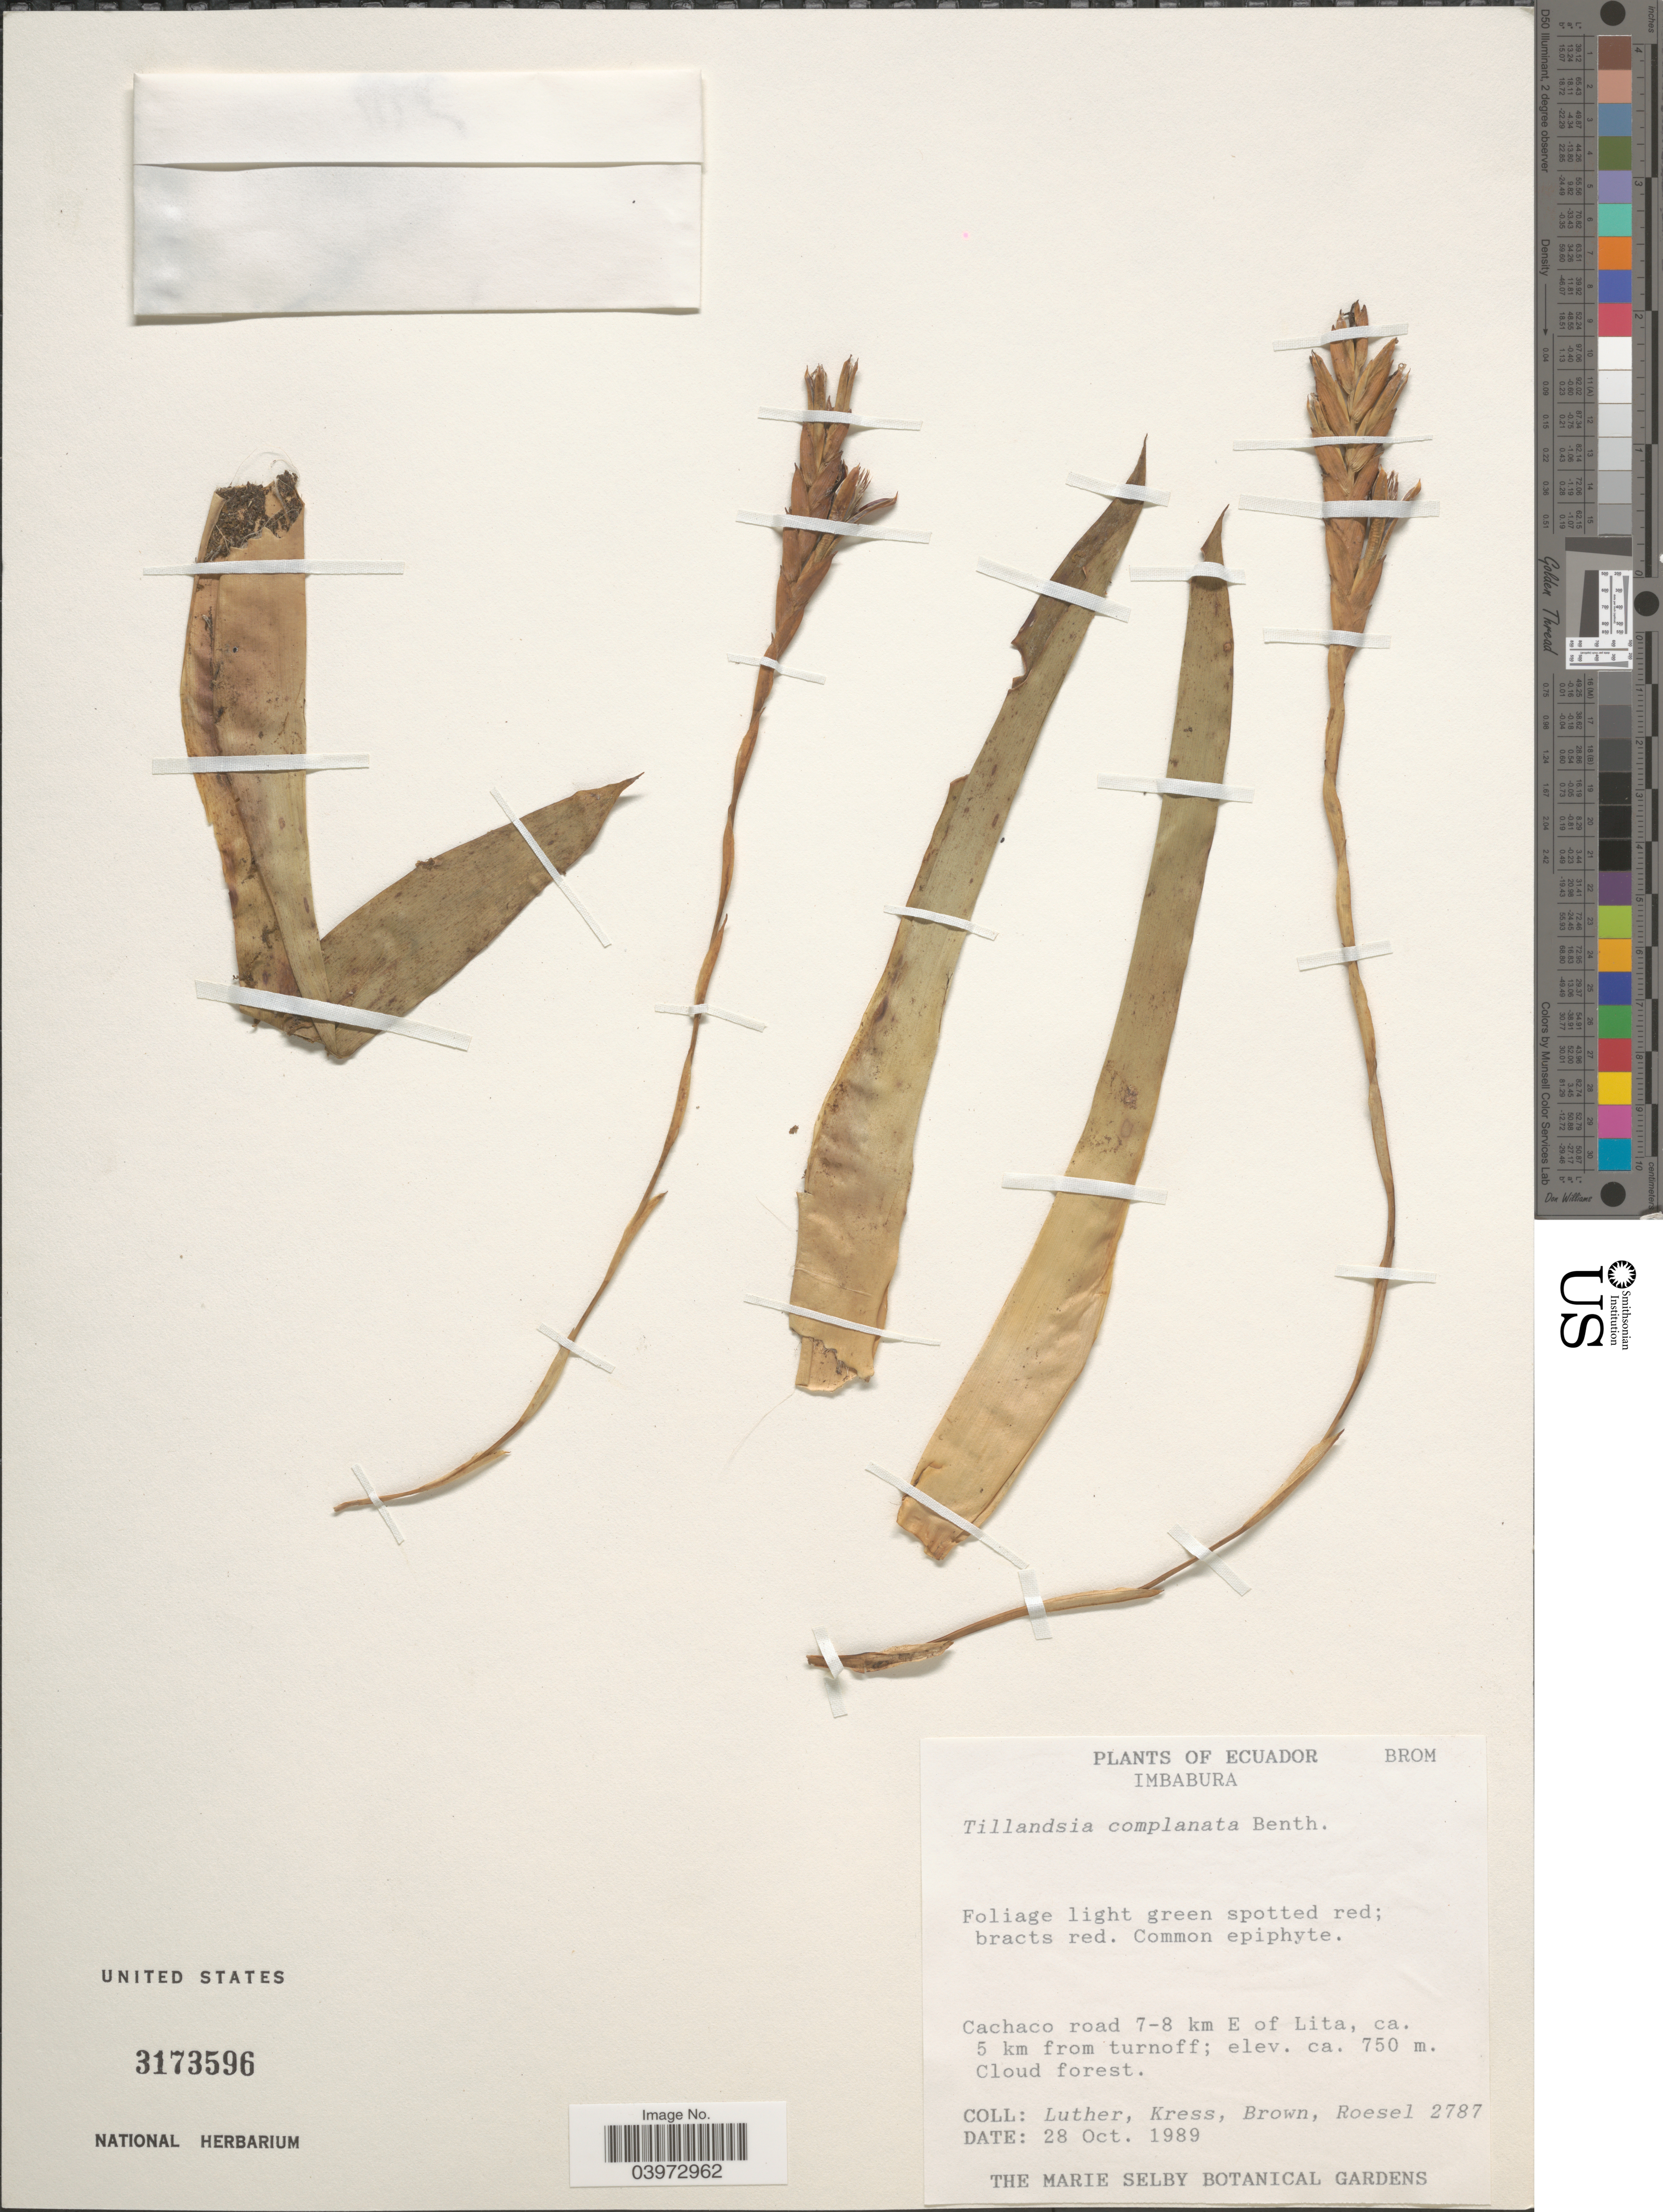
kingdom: Plantae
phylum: Tracheophyta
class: Liliopsida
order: Poales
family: Bromeliaceae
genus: Tillandsia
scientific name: Tillandsia complanata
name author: Benth.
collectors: -- Luther, -- Kress, -- Brown & Roesel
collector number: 2787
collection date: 1989-10-28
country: Ecuador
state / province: Imbabura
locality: Cachaco road 7-8 km E of Lita, ca. 5 km from turnoff.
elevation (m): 750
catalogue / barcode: US 3173596